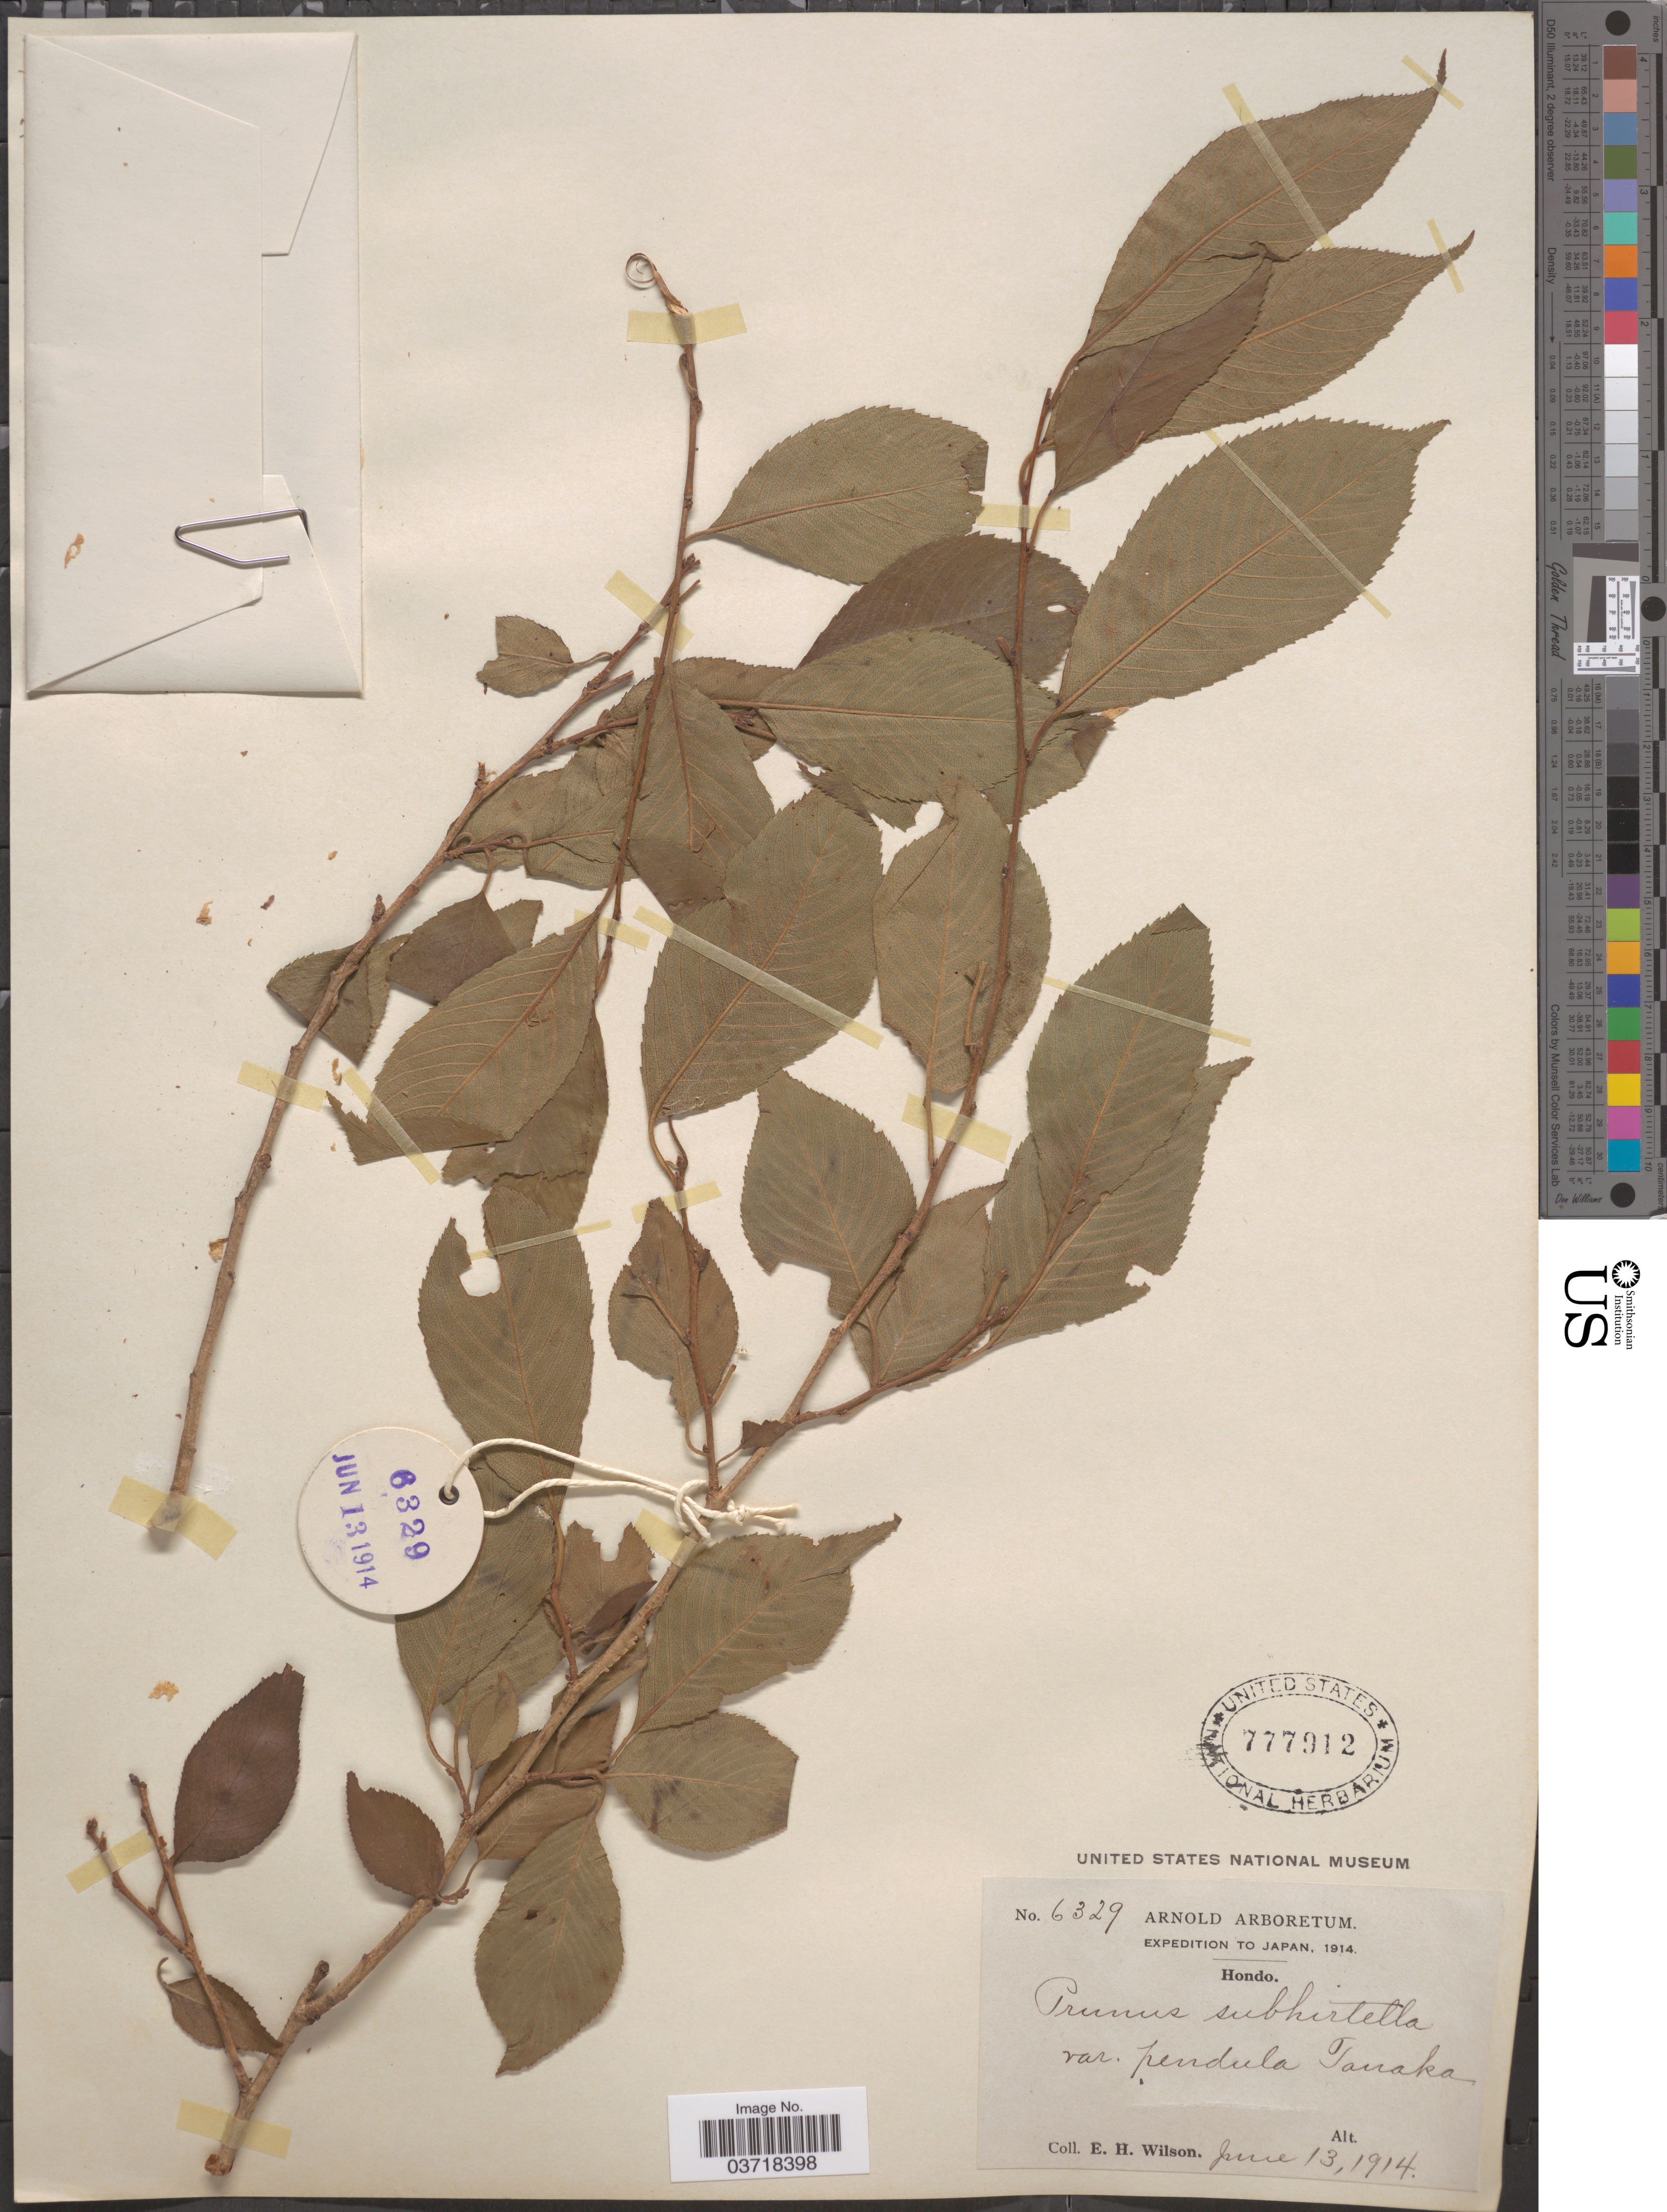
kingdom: Plantae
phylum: Tracheophyta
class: Magnoliopsida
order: Rosales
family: Rosaceae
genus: Prunus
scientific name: Prunus subhirtella var. pendula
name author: Tanaka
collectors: E. Wilson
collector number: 6329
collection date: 1914-06-13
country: Japan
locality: Hondo.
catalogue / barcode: US 777912